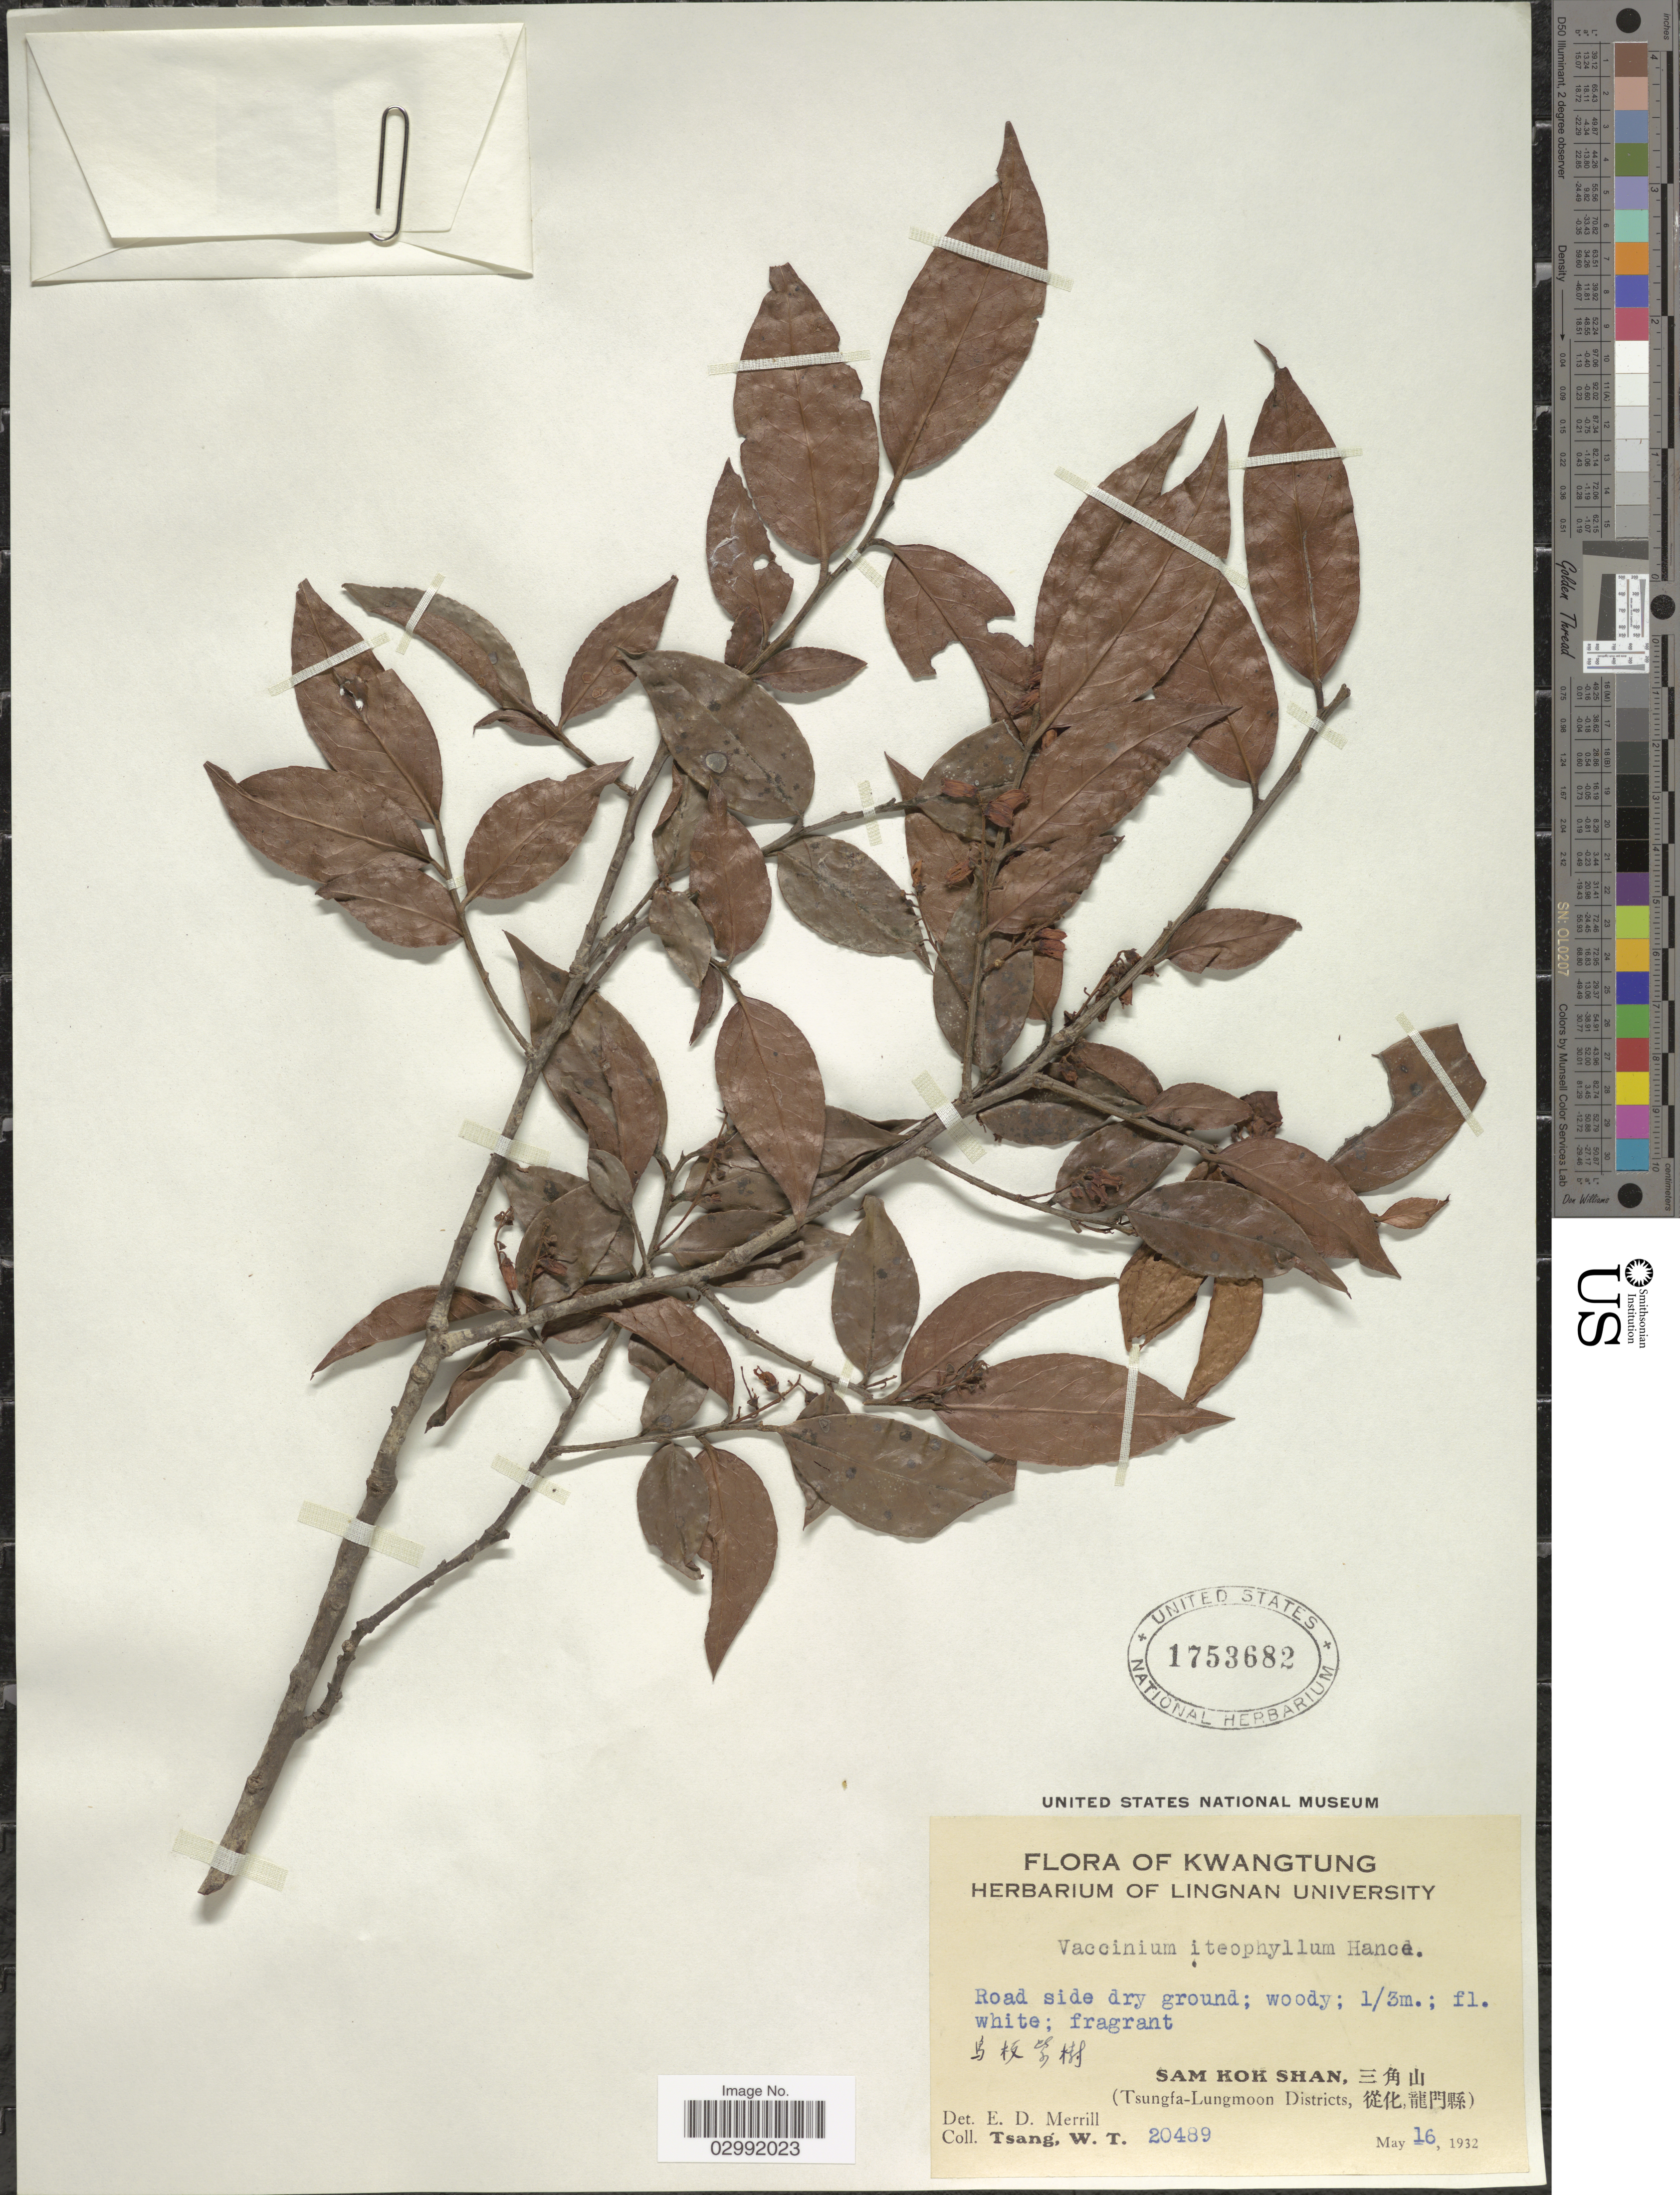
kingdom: Plantae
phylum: Tracheophyta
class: Magnoliopsida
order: Ericales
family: Ericaceae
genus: Vaccinium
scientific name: Vaccinium iteophyllum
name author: Hance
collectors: W. T. Tsang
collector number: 20489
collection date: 1932-05-16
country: China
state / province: Guangdong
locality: Kwangtung, Sam Kok Shan (Tsungfa-Lungmoon Districts).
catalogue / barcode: US 1753682